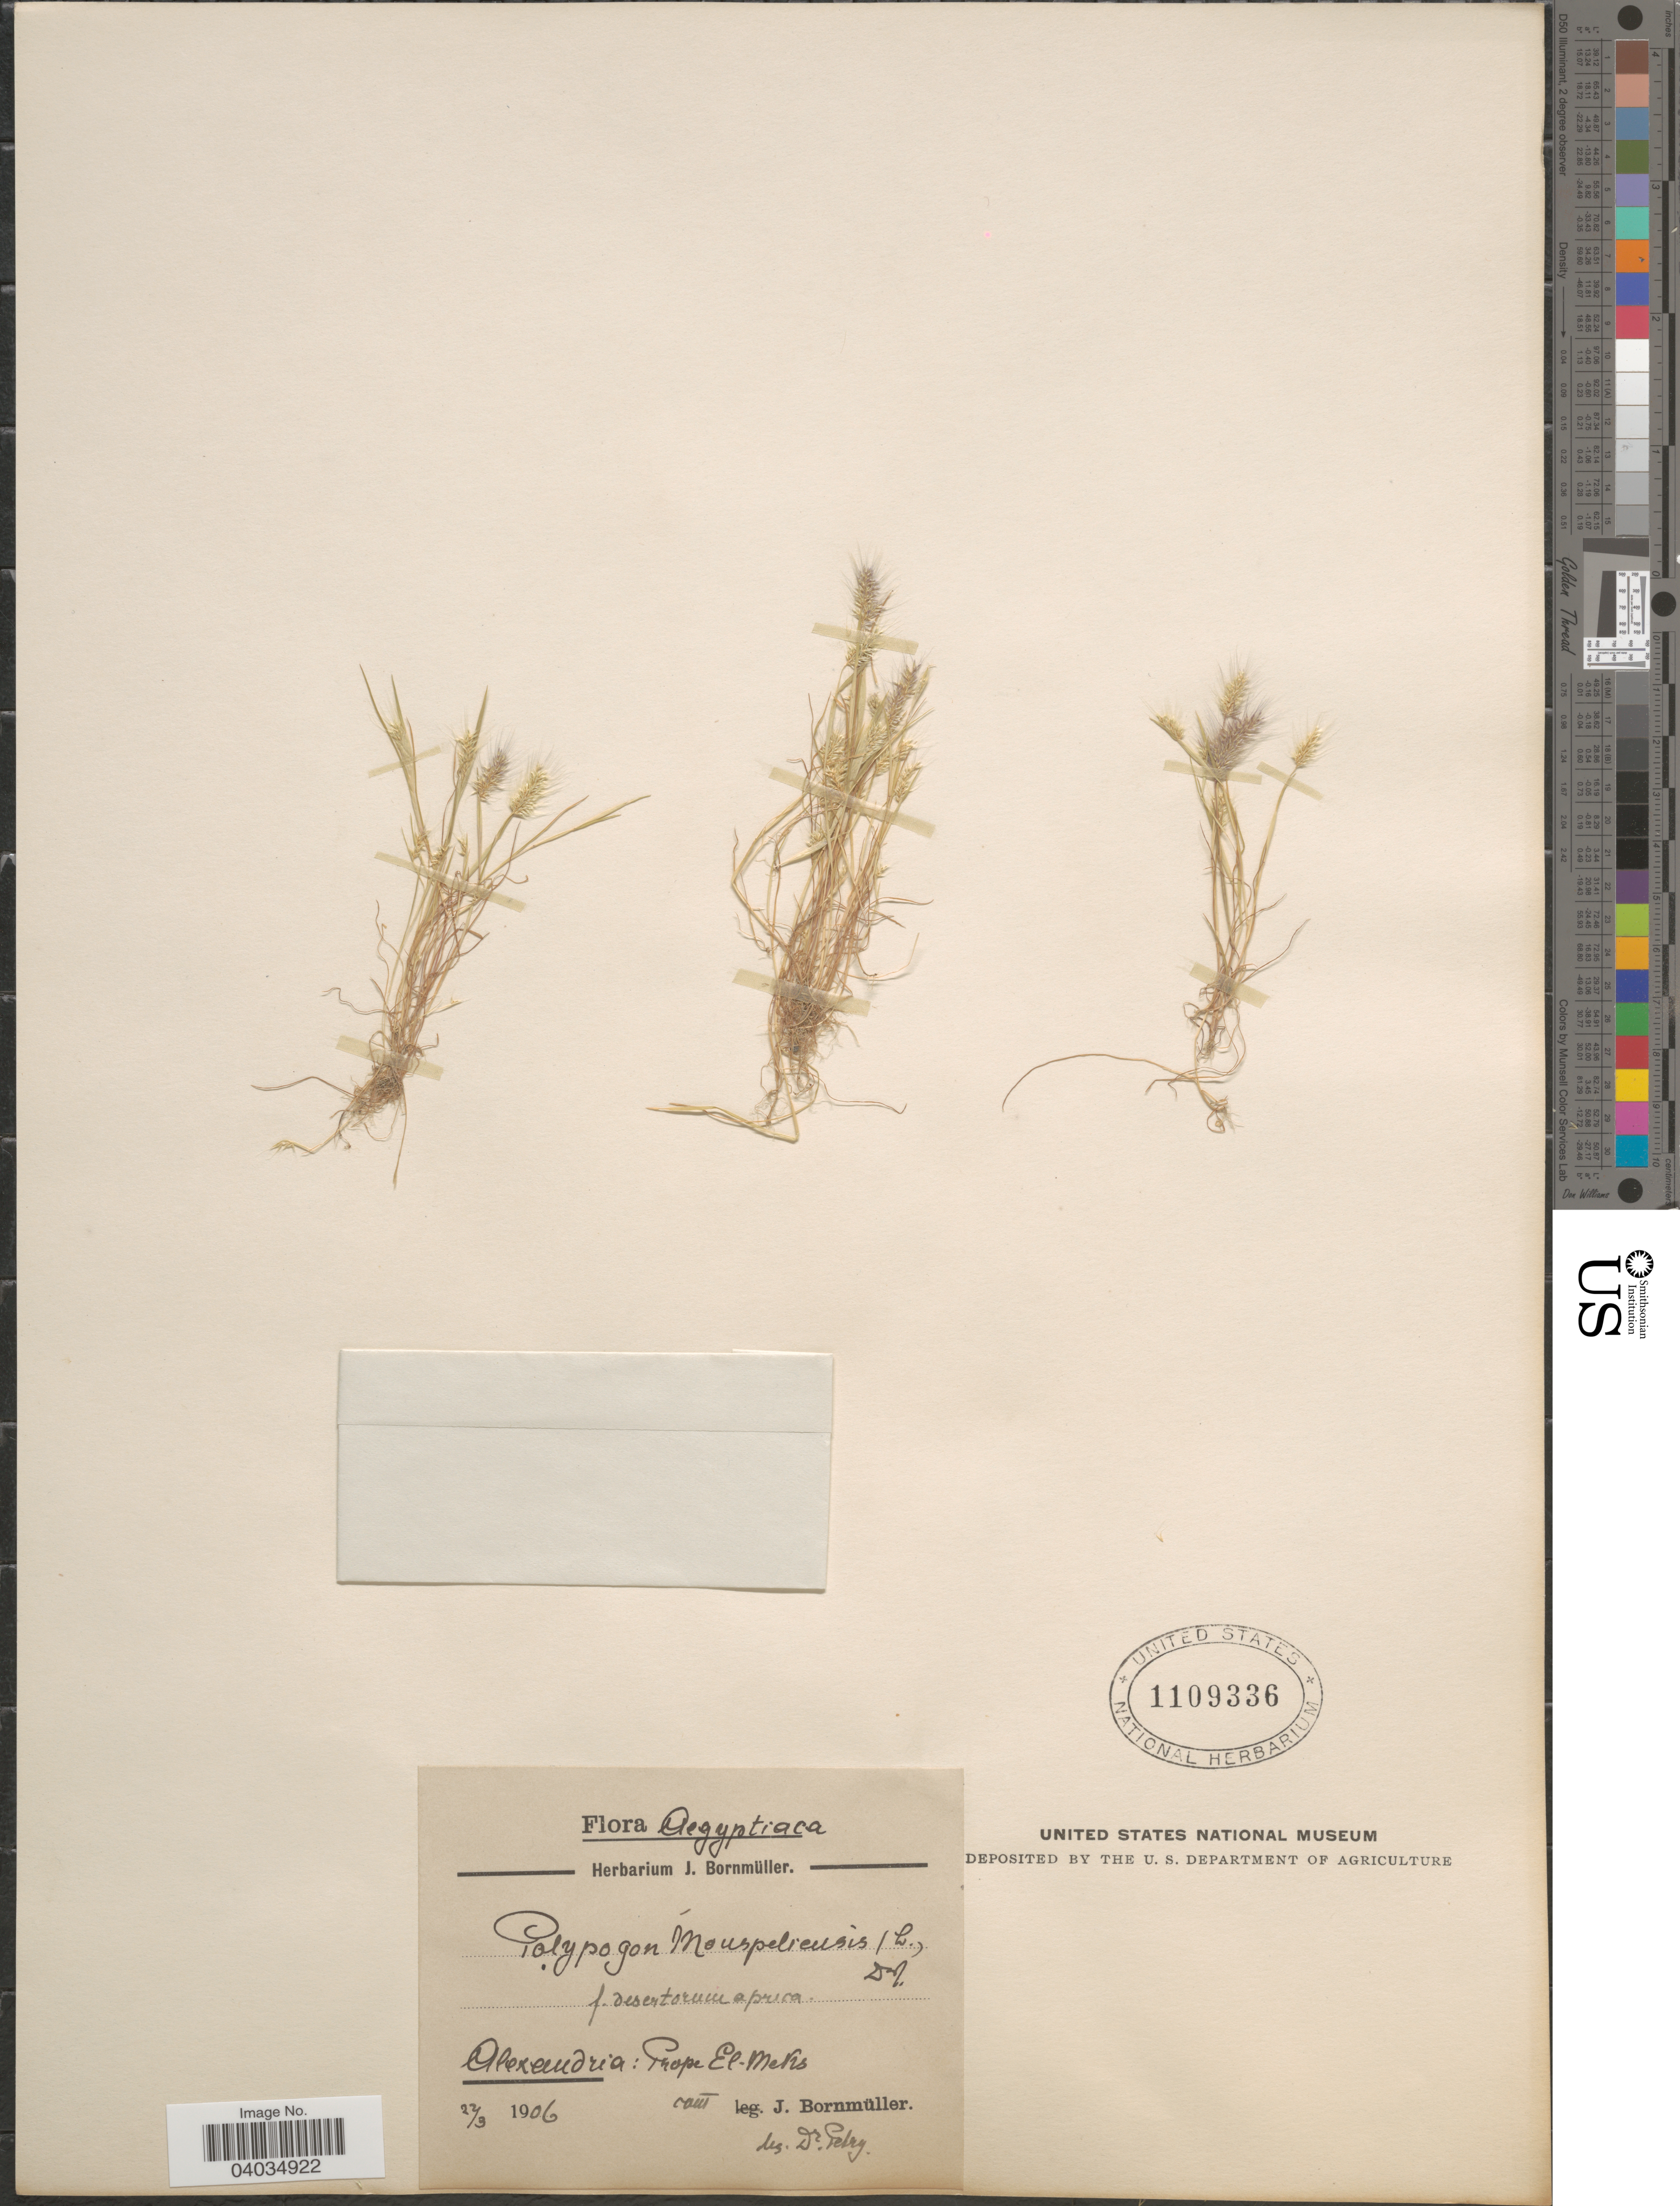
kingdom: Plantae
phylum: Tracheophyta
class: Liliopsida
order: Poales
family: Poaceae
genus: Polypogon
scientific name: Polypogon maritimus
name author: Willd.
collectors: Pelry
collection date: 1906-03-22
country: Egypt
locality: Aegyptiaca. Alexandria : Prope El-Meks.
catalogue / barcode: US 1109336